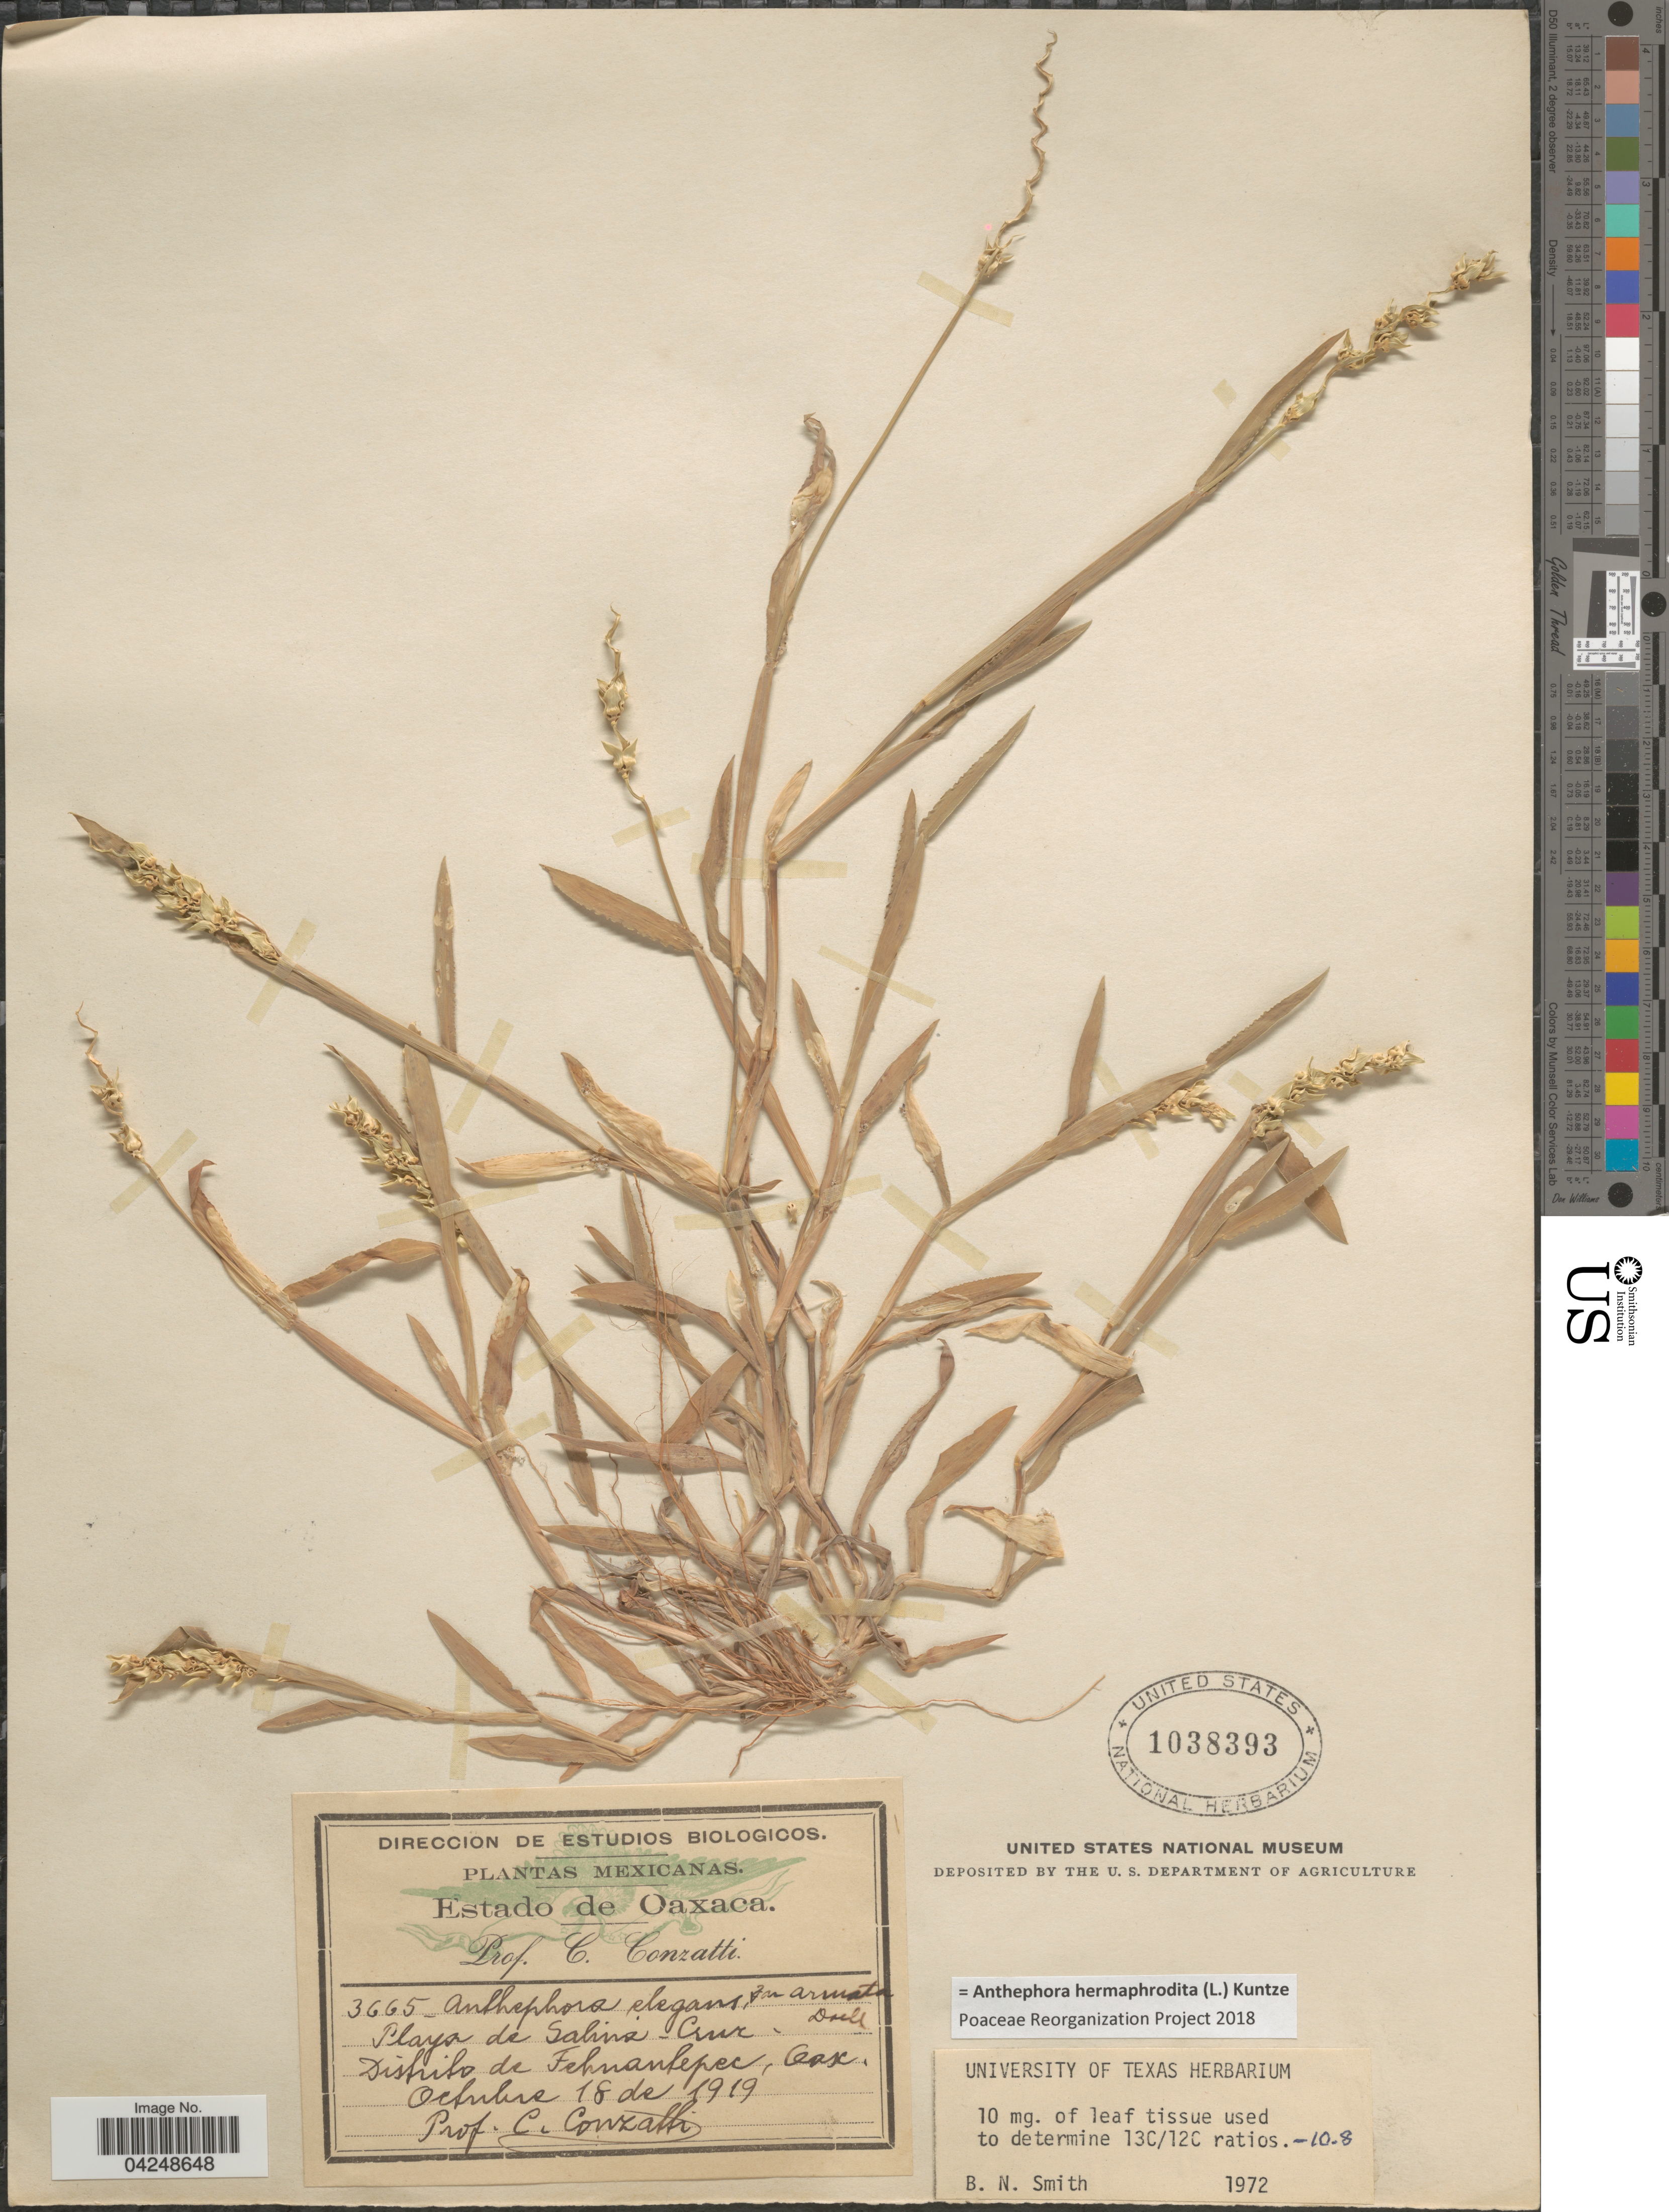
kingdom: Plantae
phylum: Tracheophyta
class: Liliopsida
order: Poales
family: Poaceae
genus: Anthephora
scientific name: Anthephora hermaphrodita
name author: (L.) Kuntze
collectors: C. Conzatti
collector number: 3665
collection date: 1919-10-18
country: Mexico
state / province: Oaxaca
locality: Playa de Salinas-Cruz. Distrito de Fehuantepec.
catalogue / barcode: US 1038393